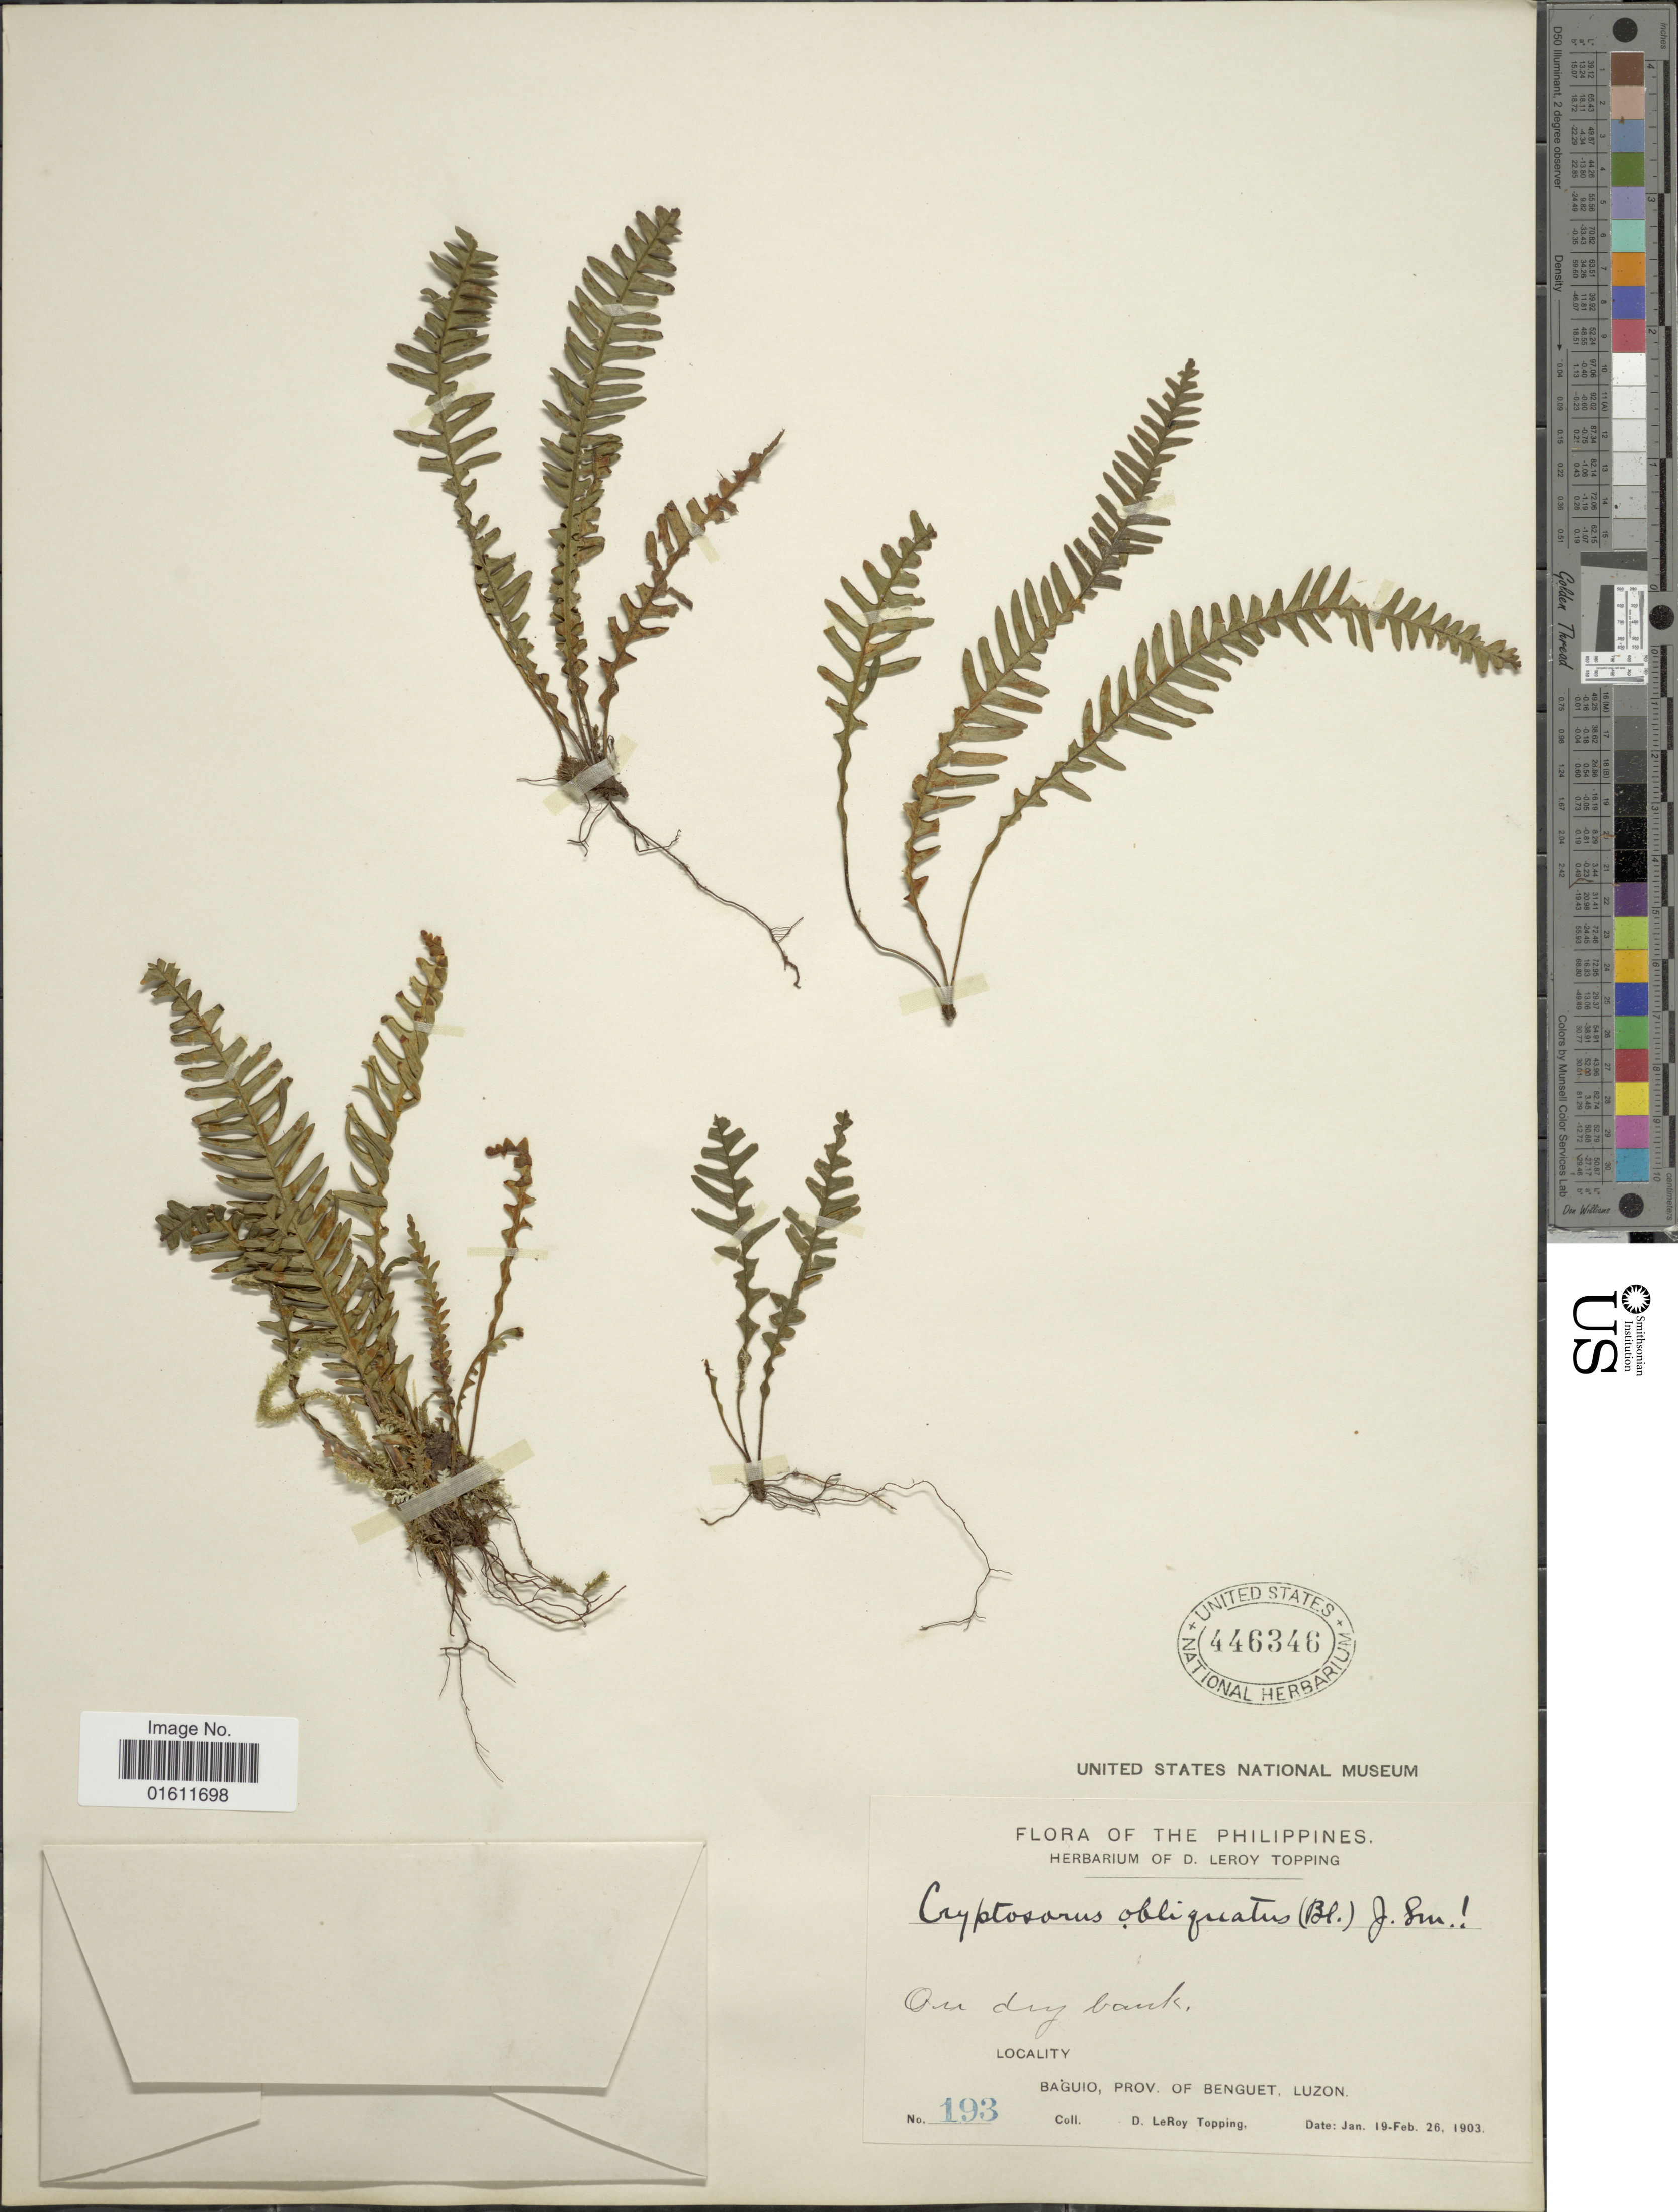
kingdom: Plantae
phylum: Tracheophyta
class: Polypodiopsida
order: Polypodiales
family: Polypodiaceae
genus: Prosaptia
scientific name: Prosaptia obliquata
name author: (Blume) Mett.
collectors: D. L. Topping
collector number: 193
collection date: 1903-01-19/1903-02-26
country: Philippines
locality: Luzon, Baguio, Prov. of Benguet.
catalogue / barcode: US 446346